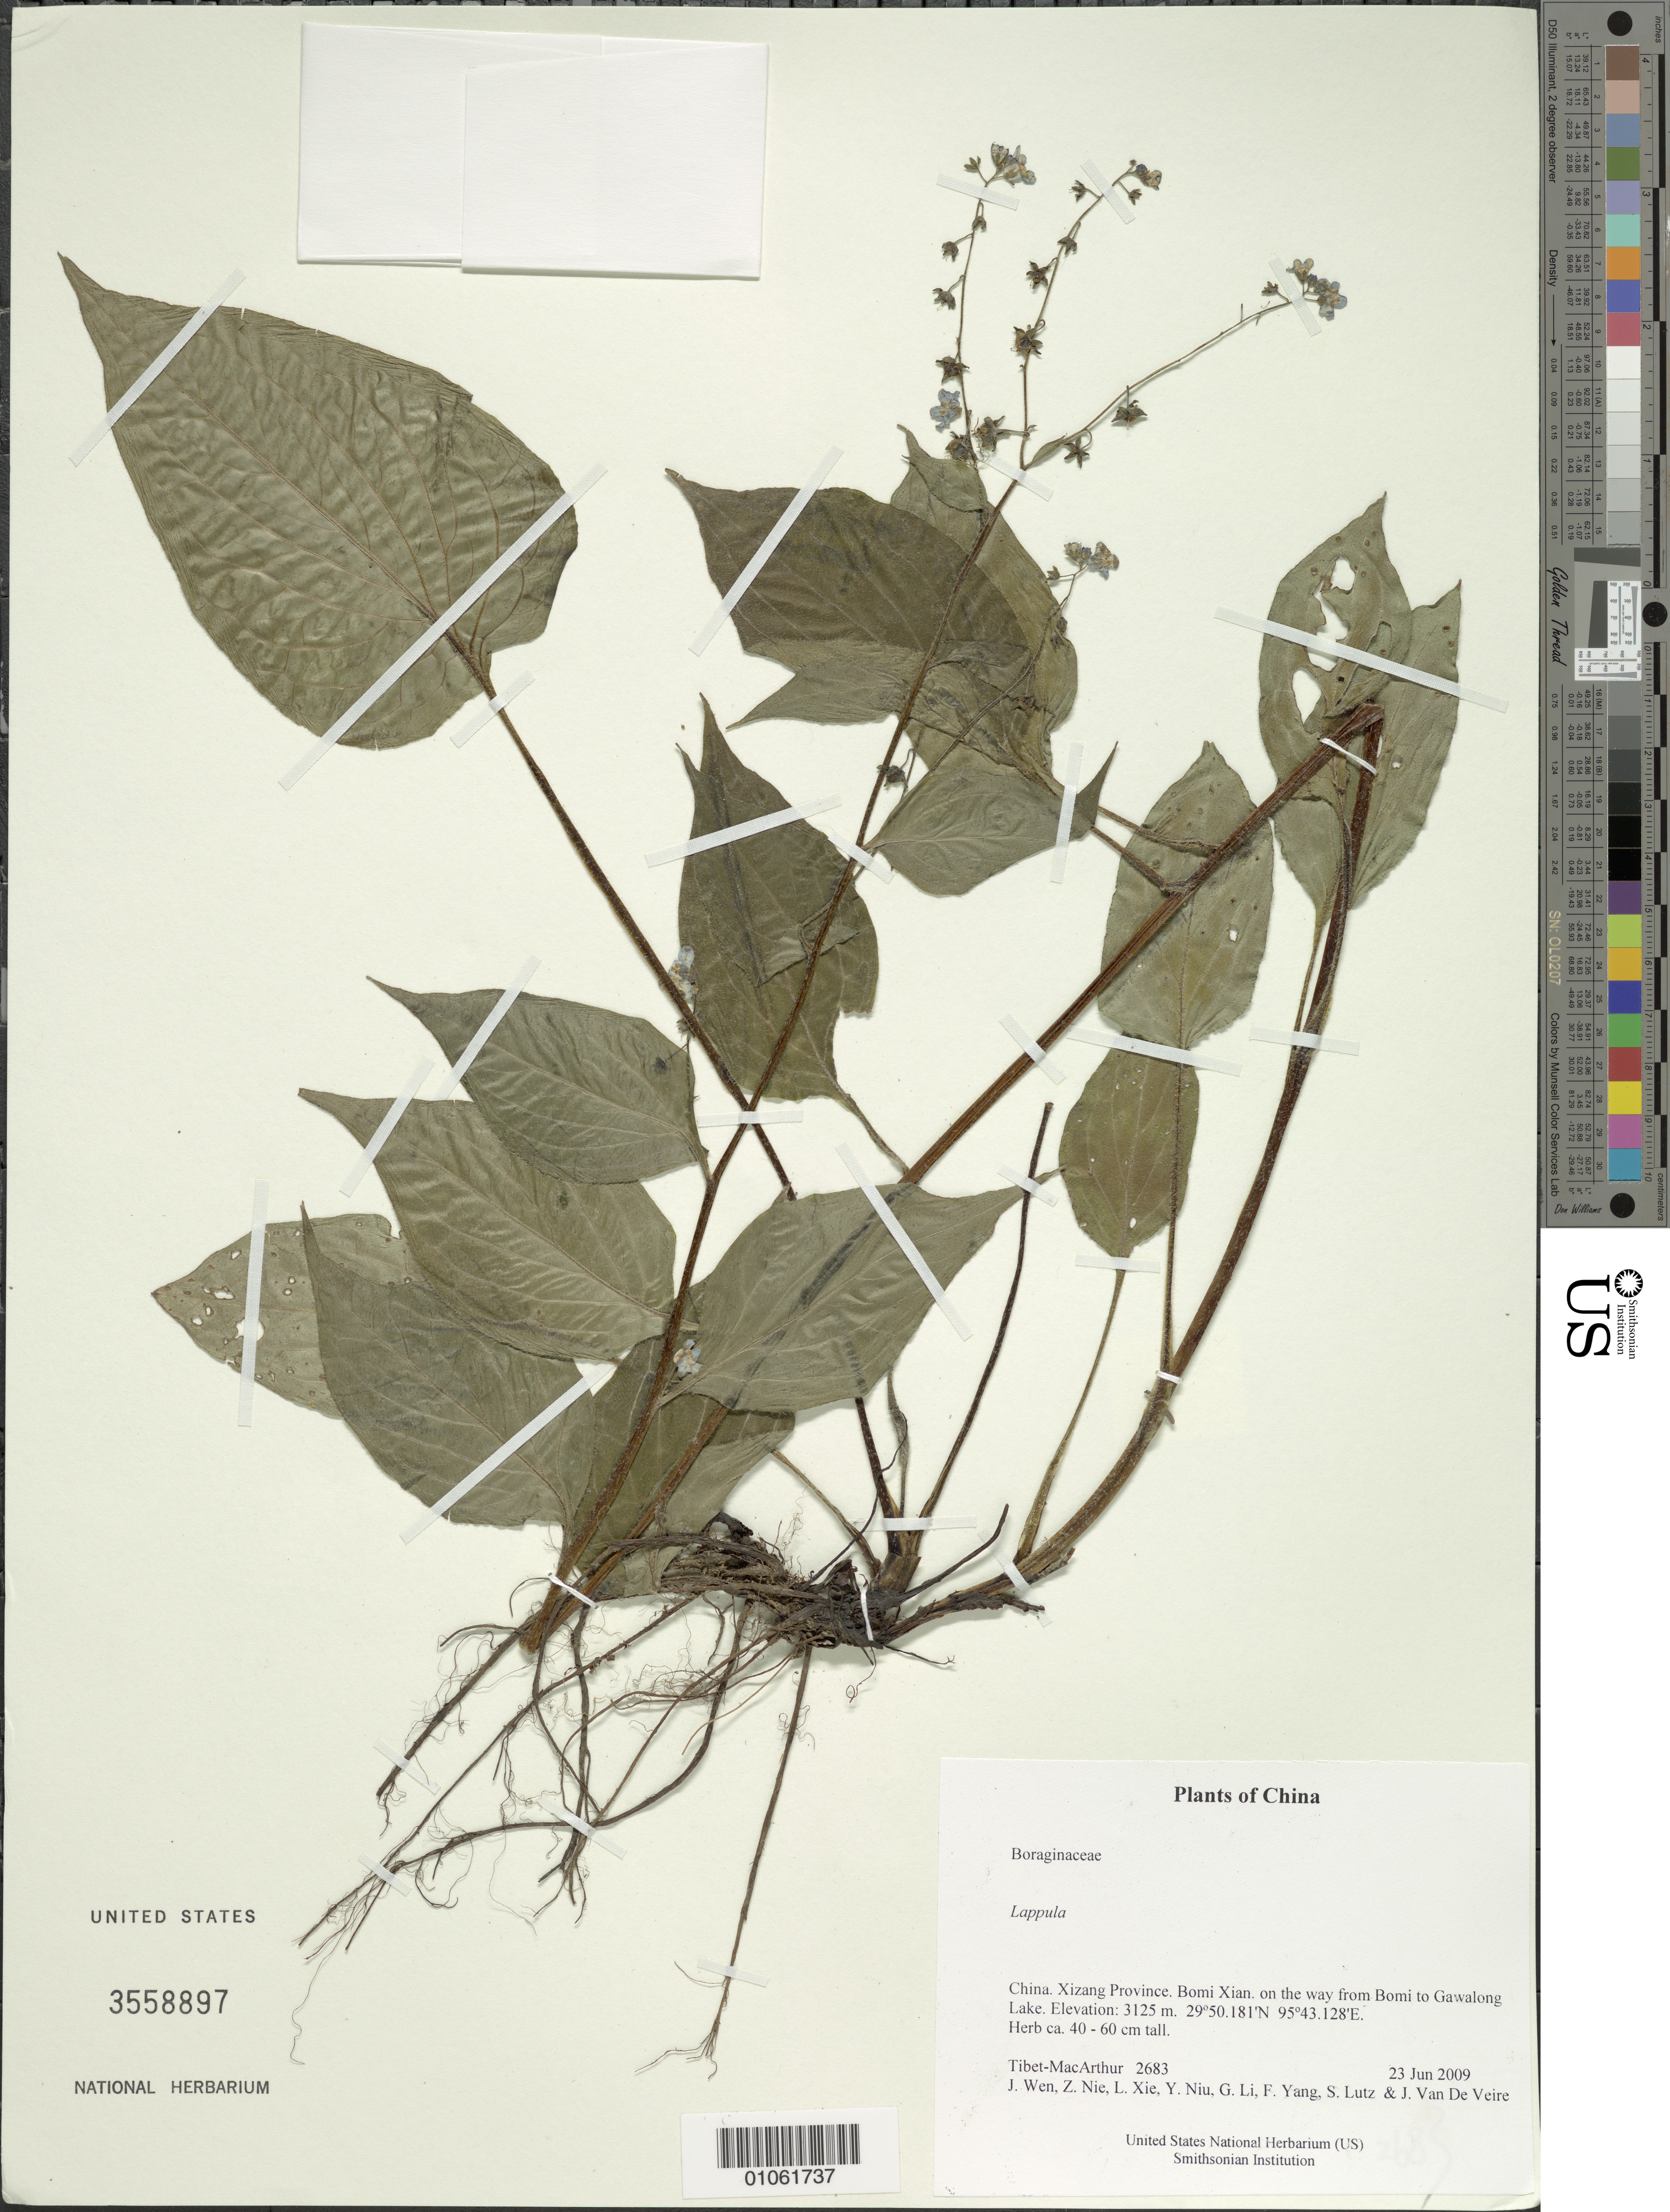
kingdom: Plantae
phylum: Tracheophyta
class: Magnoliopsida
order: Boraginales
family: Boraginaceae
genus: Lappula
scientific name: Lappula sp.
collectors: Tibet-MacArthur, J. Wen, Z. Nie, L. Xie, Y. Niu, G. Li, F. Yang, S. Lutz & J. Van De Veire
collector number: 2683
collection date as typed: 23 Jun 2009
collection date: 2009-06-23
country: China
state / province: Xizang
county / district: Bomi Xian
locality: on the way from Bomi to Gawalong Lake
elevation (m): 3125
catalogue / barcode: US 3558897